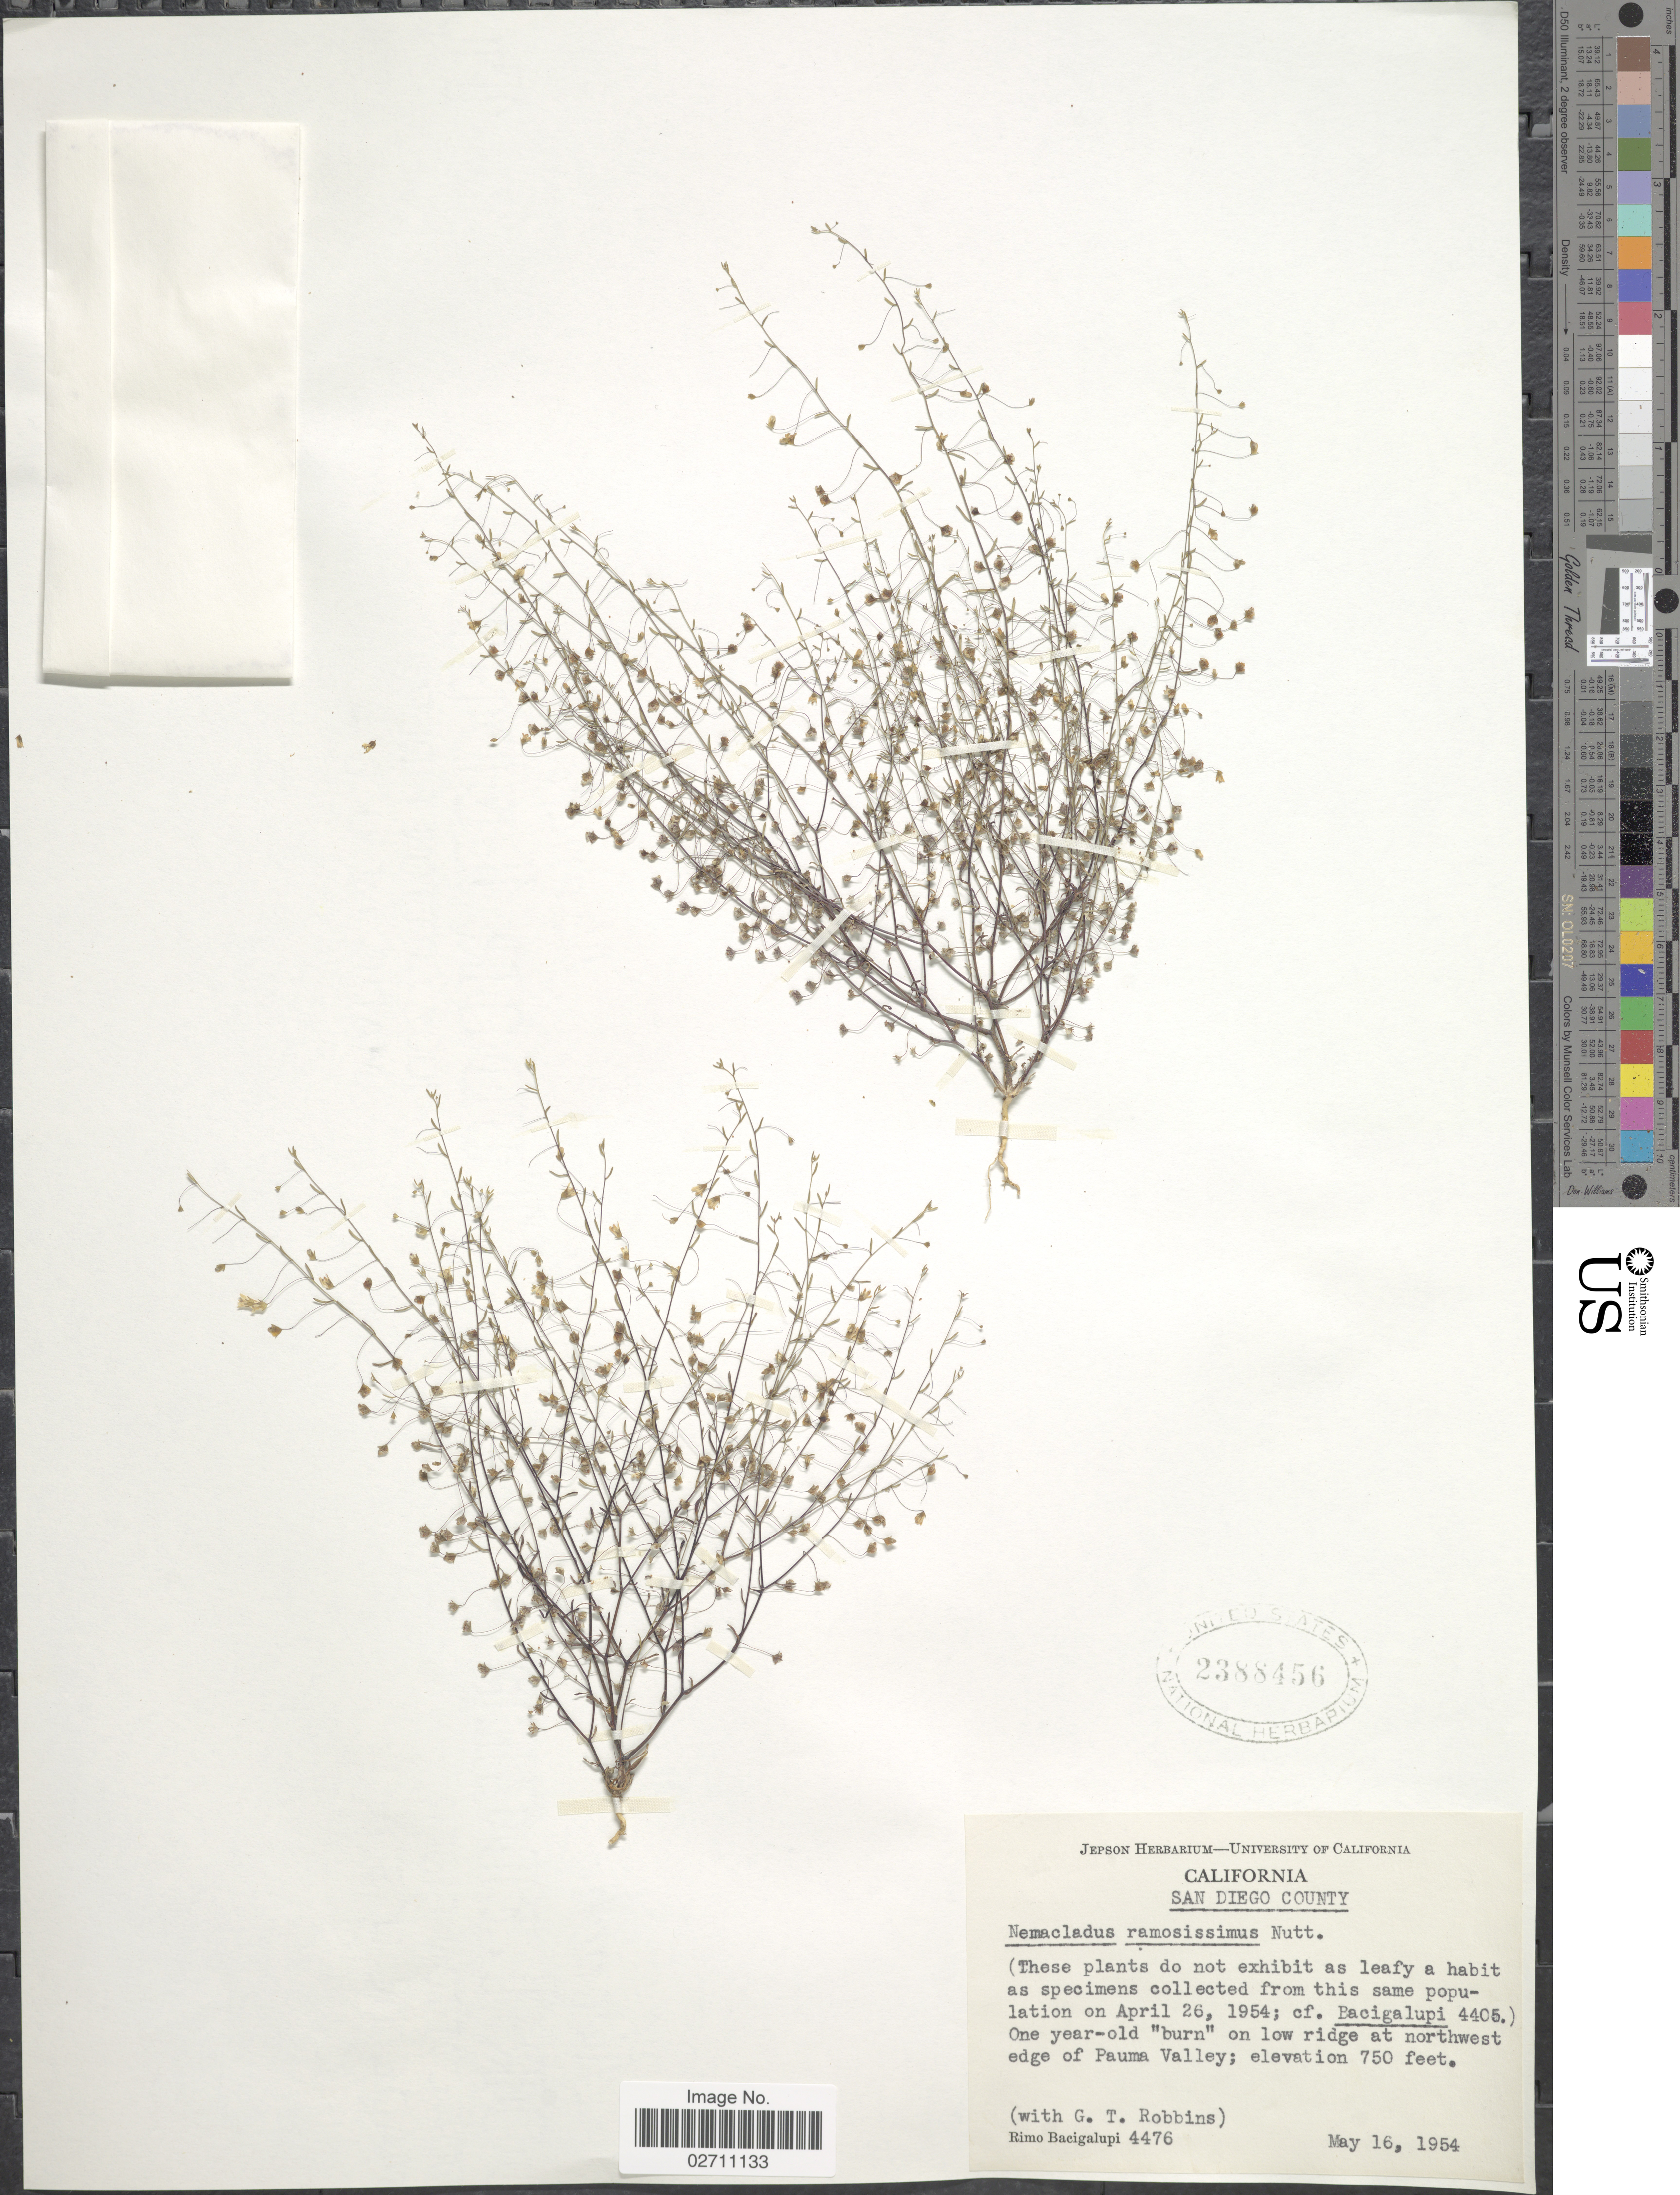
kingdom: Plantae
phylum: Tracheophyta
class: Magnoliopsida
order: Asterales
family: Campanulaceae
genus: Nemacladus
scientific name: Nemacladus ramosissimus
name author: Nutt.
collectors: R. Bacigalupi & G. T. Robbins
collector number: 4476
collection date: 1954-05-16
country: United States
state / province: California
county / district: San Diego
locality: San Diego County, on low ridge at northwest of Pauma Valley.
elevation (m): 229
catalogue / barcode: US 2388456